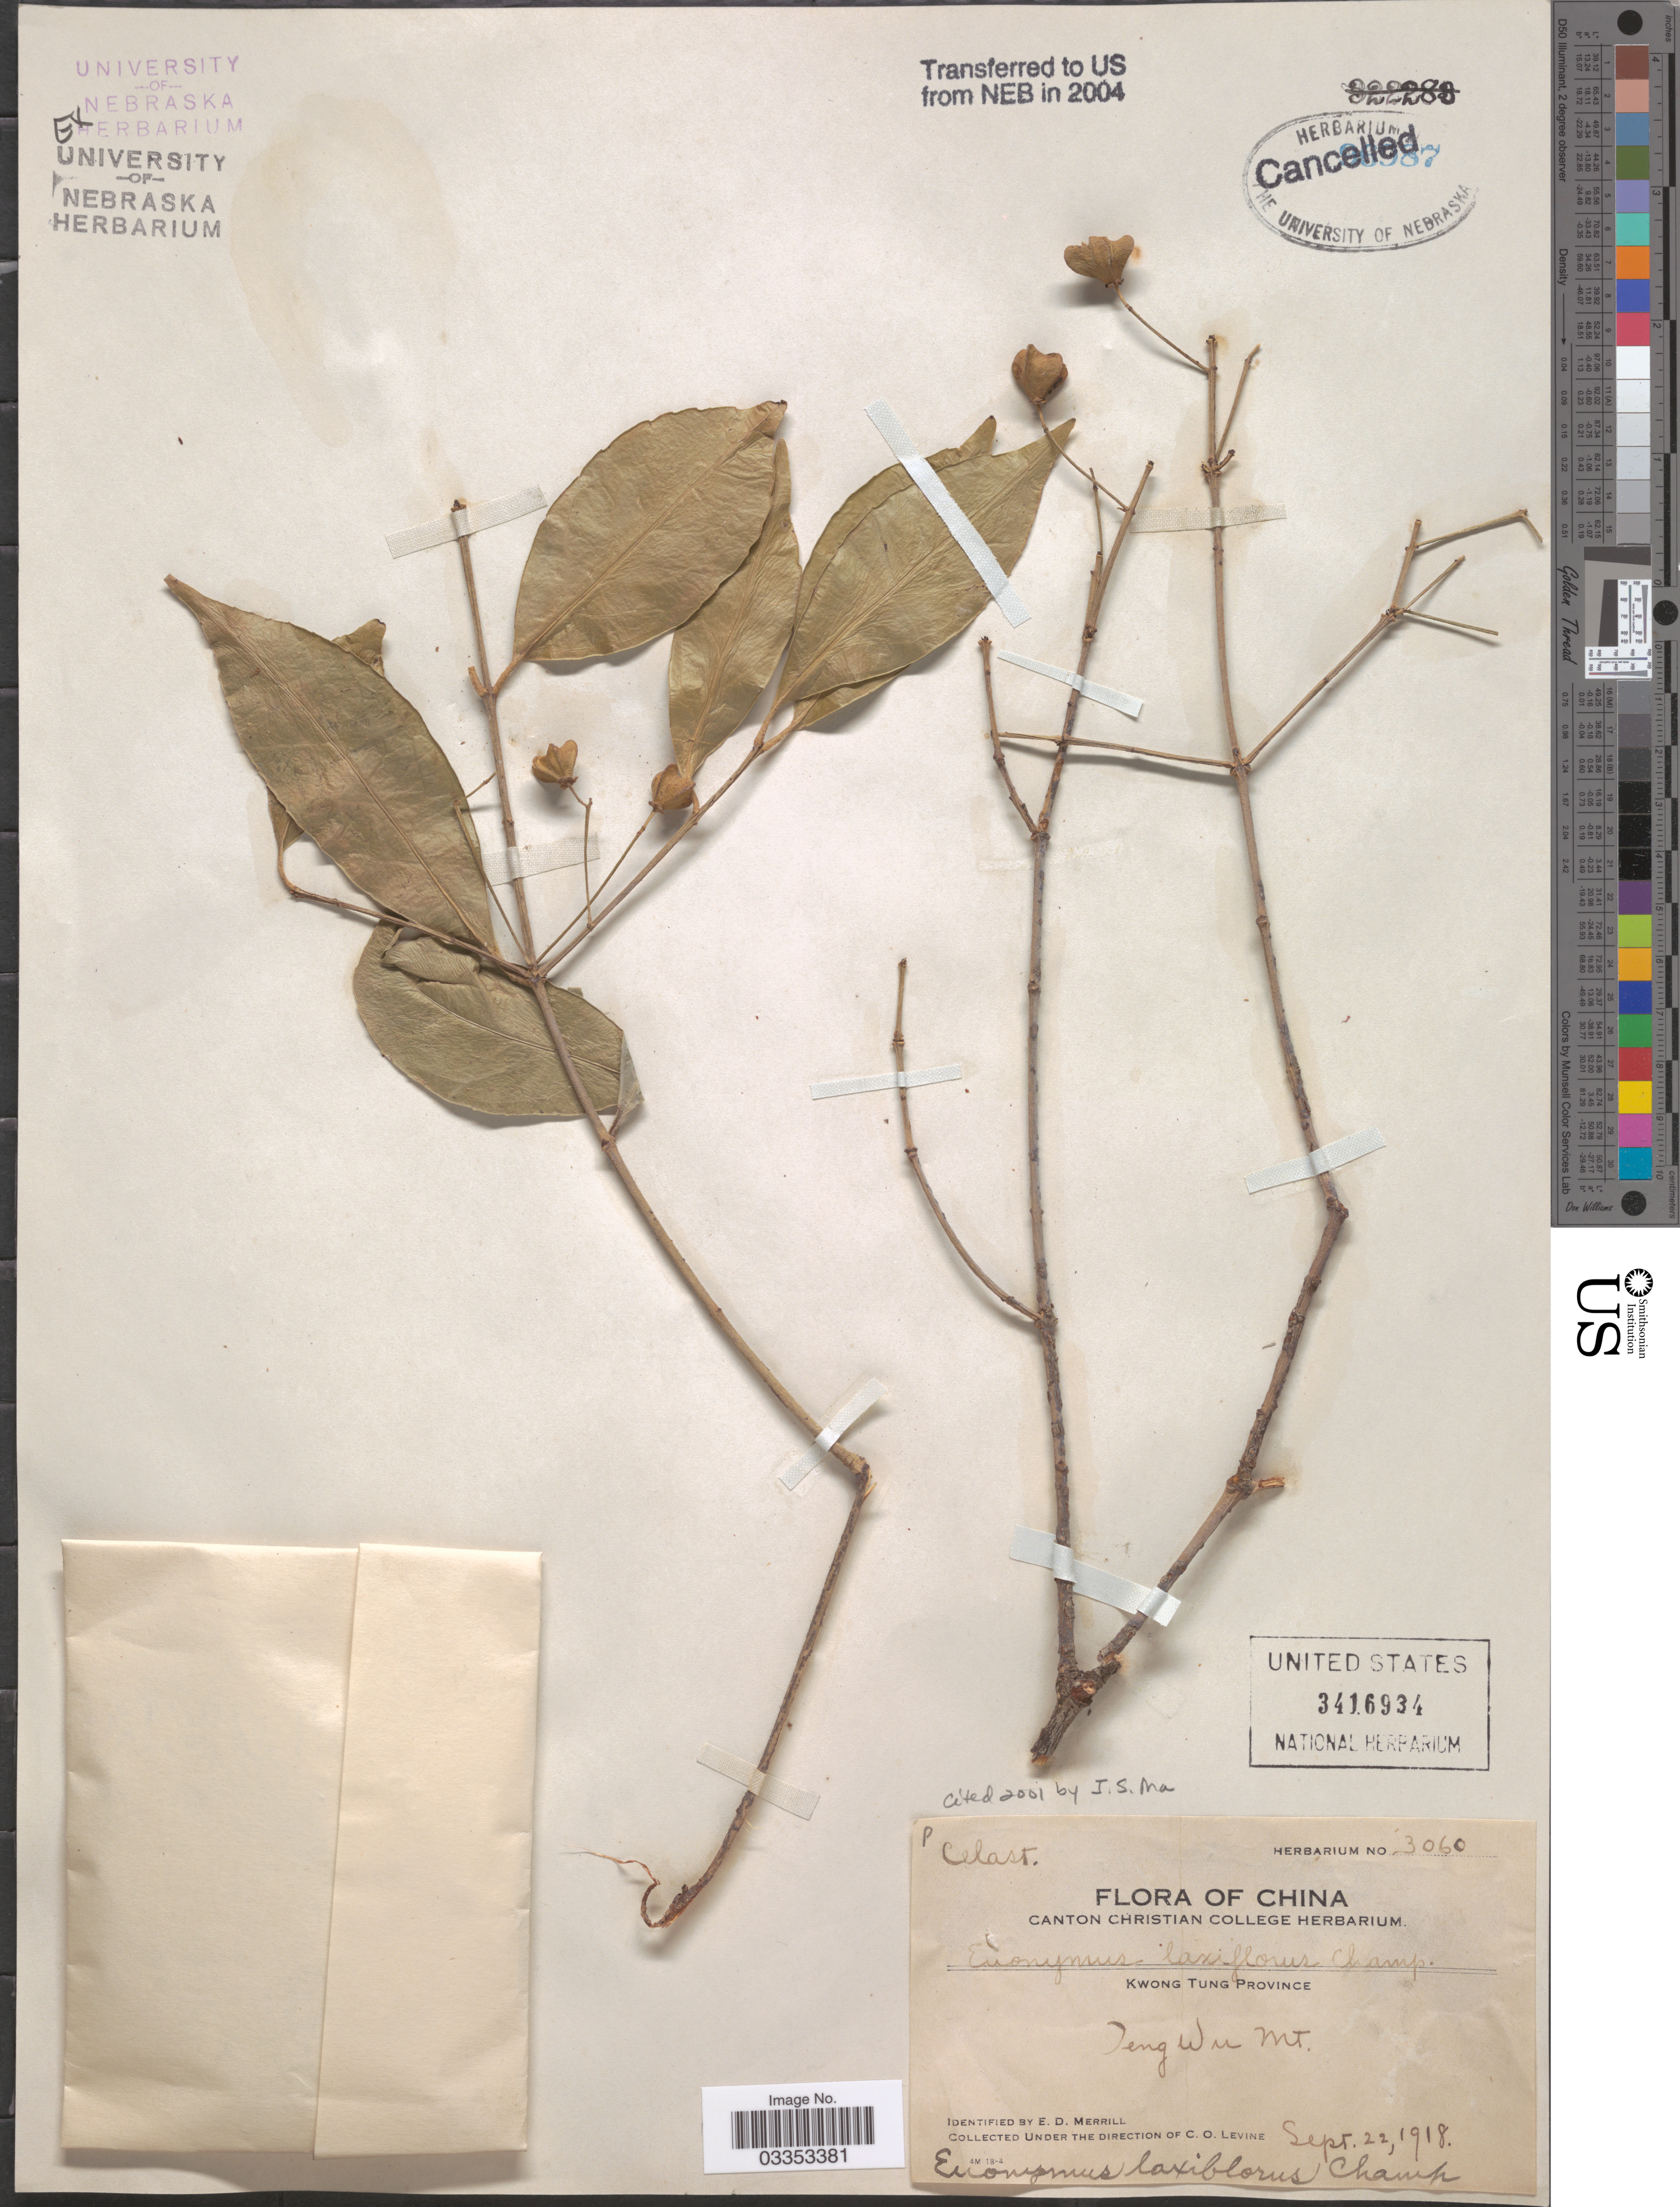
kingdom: Plantae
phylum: Tracheophyta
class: Magnoliopsida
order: Celastrales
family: Celastraceae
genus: Euonymus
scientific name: Euonymus laxiflorus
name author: Champ. ex Benth.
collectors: C. O. Levine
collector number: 3060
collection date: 1918-09-22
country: China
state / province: Guangdong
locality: Kwong Tung Province. Teng Wu Mt.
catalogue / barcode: US 3416934